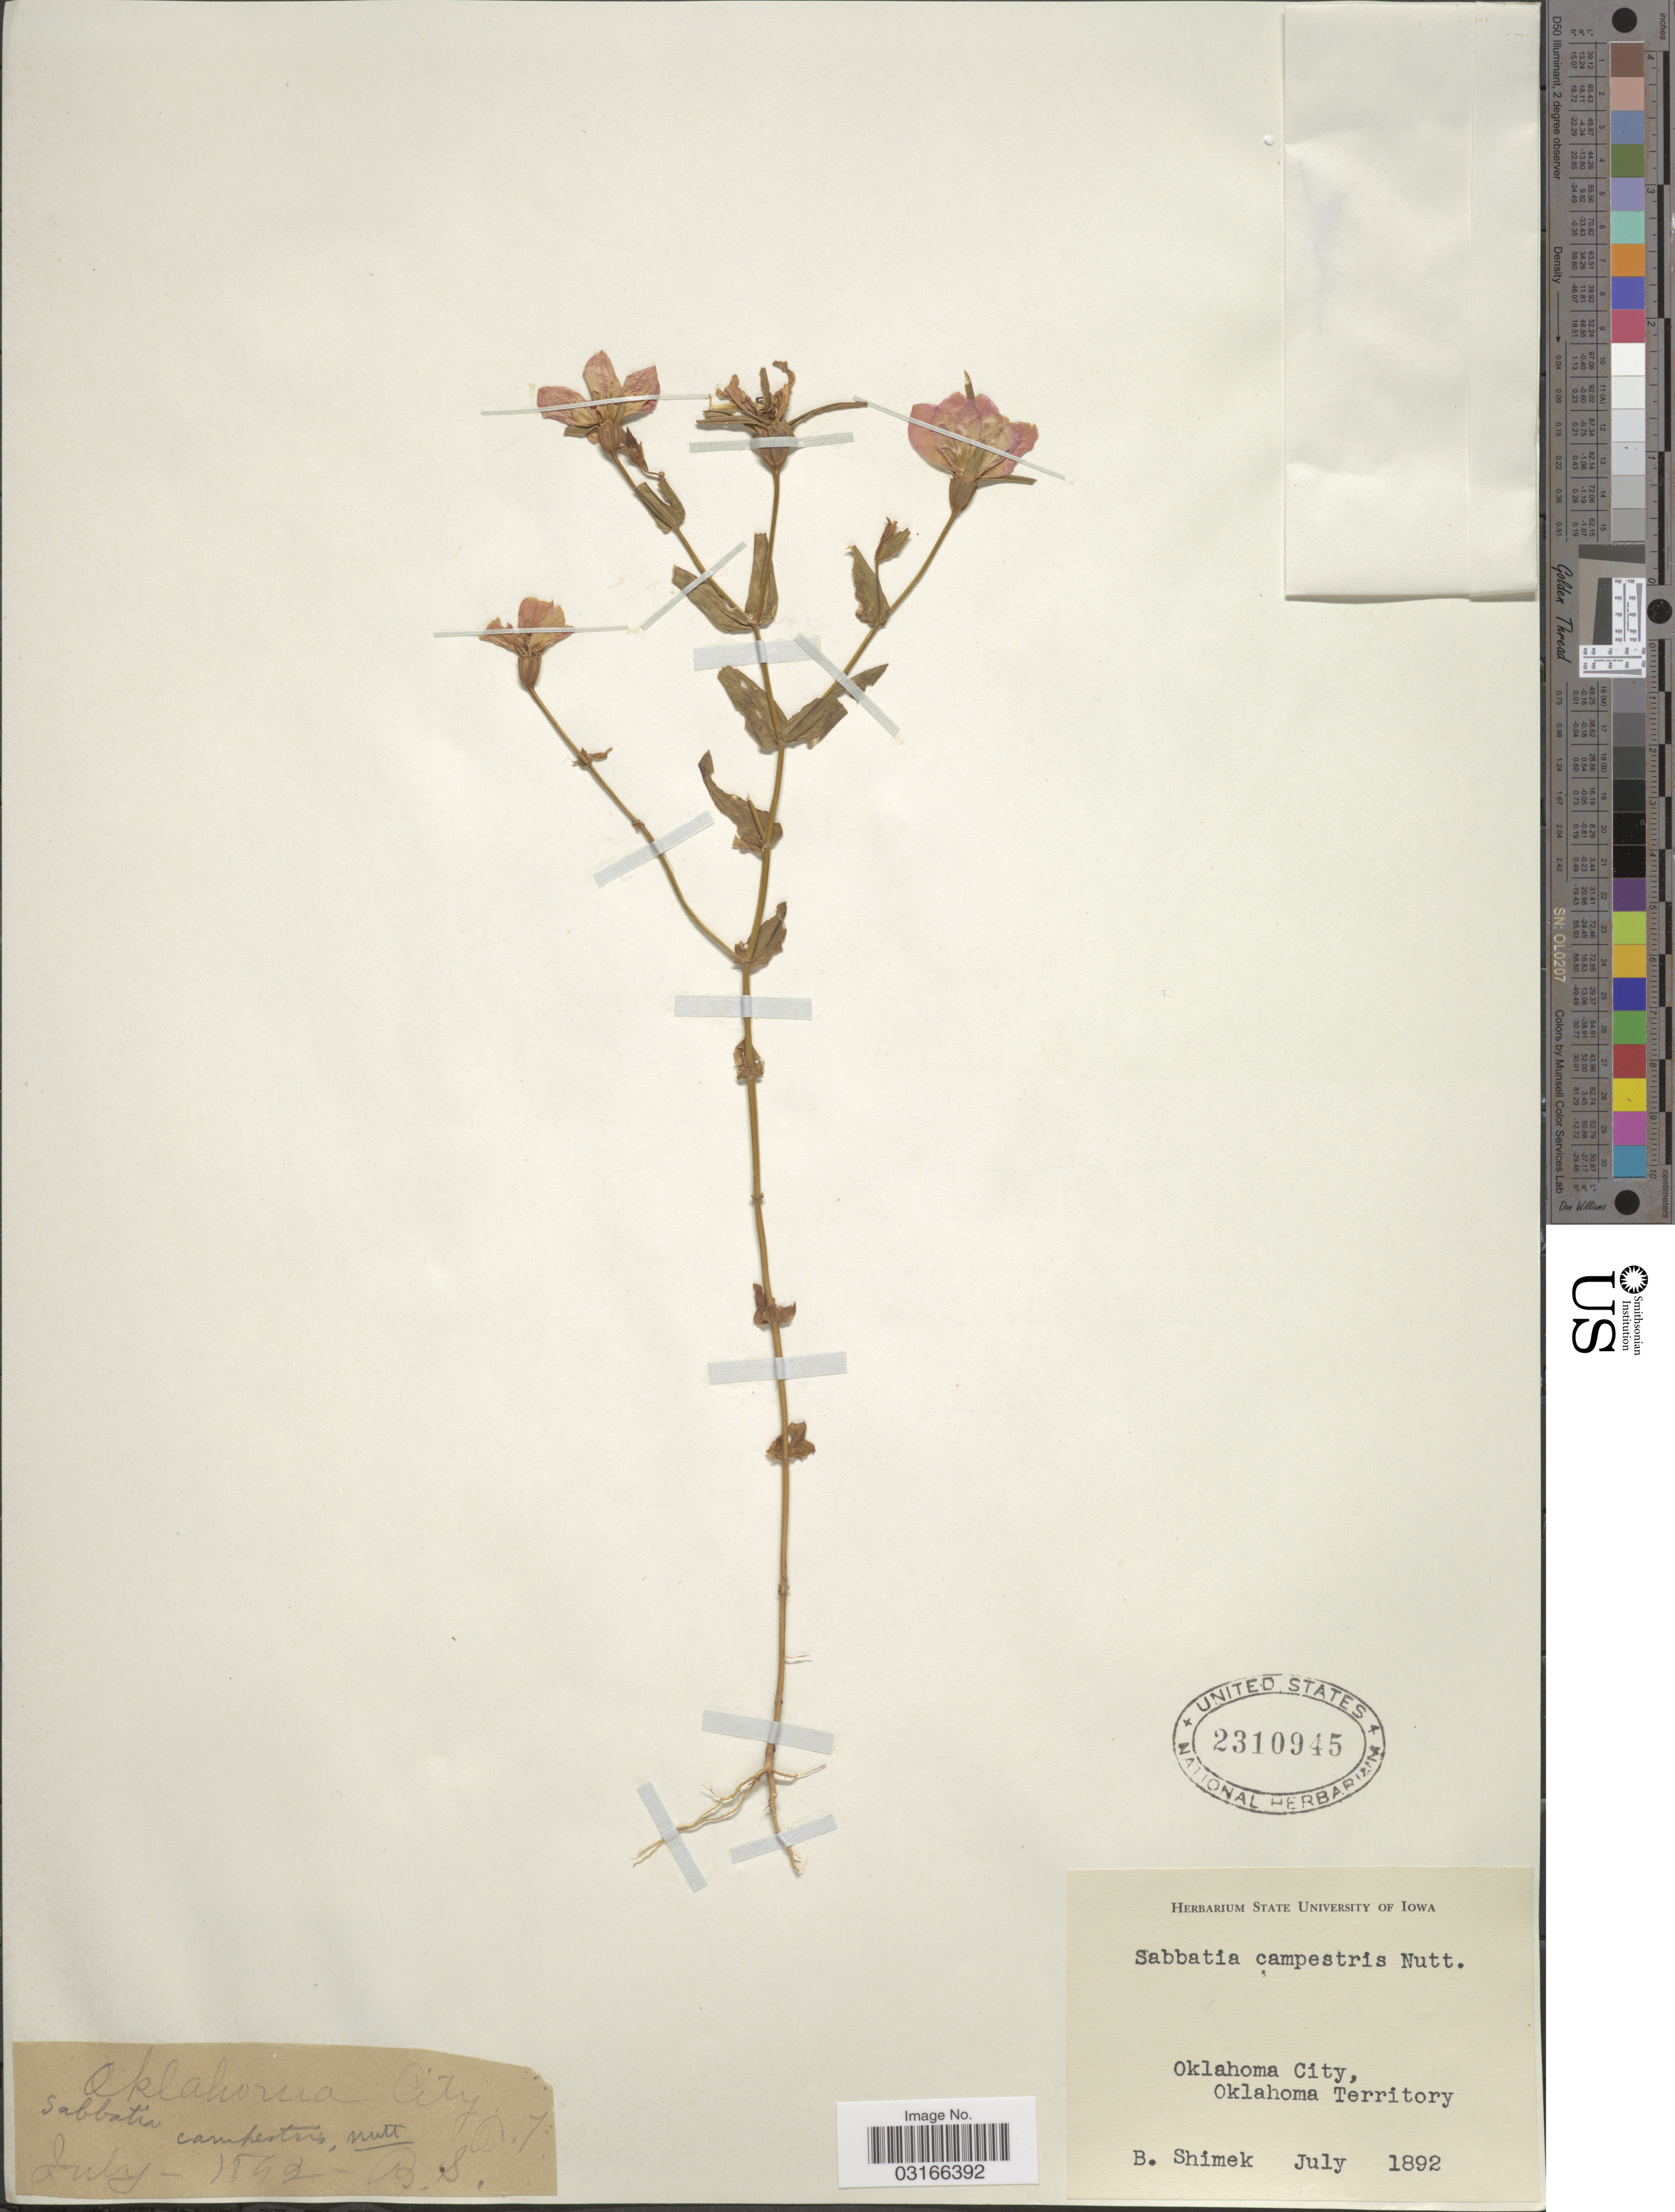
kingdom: Plantae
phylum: Tracheophyta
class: Magnoliopsida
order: Gentianales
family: Gentianaceae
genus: Sabatia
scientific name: Sabatia campestris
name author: Nutt.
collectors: B. Shimek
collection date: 1892-07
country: United States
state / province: Oklahoma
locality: Oklahoma City, Oklahoma Territory.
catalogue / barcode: US 2310945